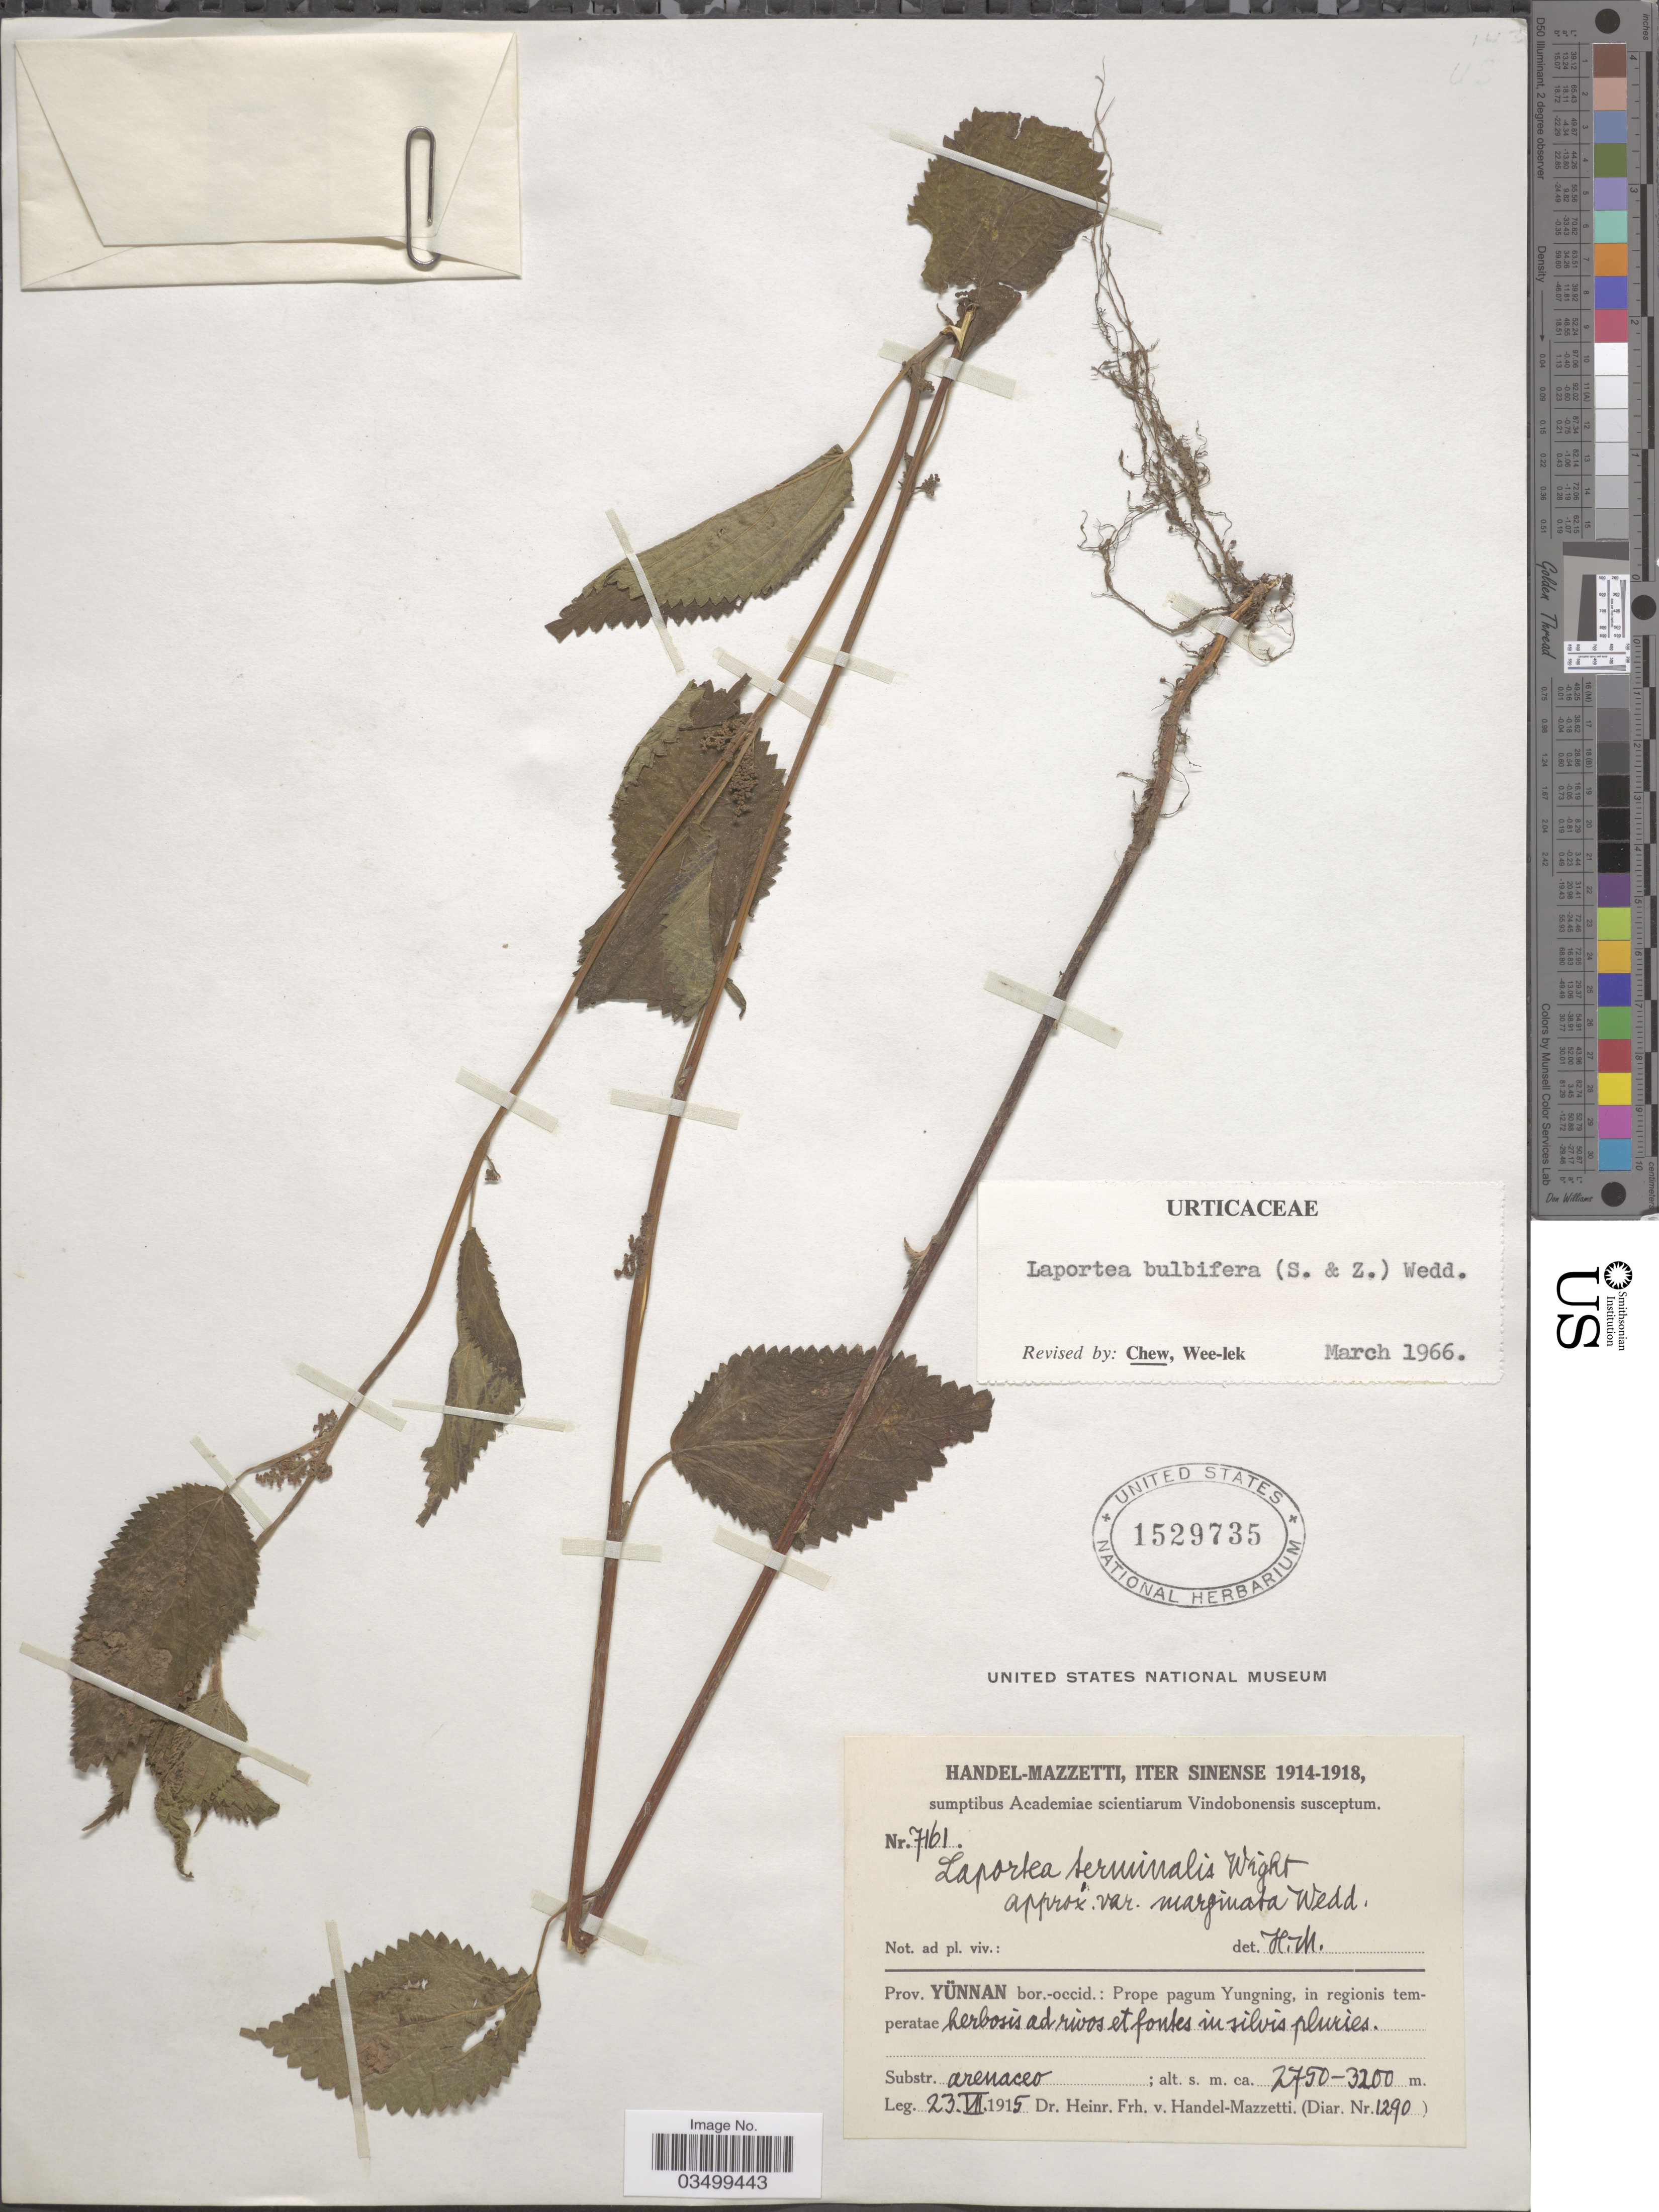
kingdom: Plantae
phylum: Tracheophyta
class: Magnoliopsida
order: Rosales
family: Urticaceae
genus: Laportea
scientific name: Laportea bulbifera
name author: (Siebold & Zucc.) Wedd.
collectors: H. Handel-Mazzetti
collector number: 1290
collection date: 1915-07-23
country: China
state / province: Yunnan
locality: Iter Sinense. Prov. Yünnan-bor.-occid.: Prope pagum Yungning.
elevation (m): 2750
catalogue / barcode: US 1529735